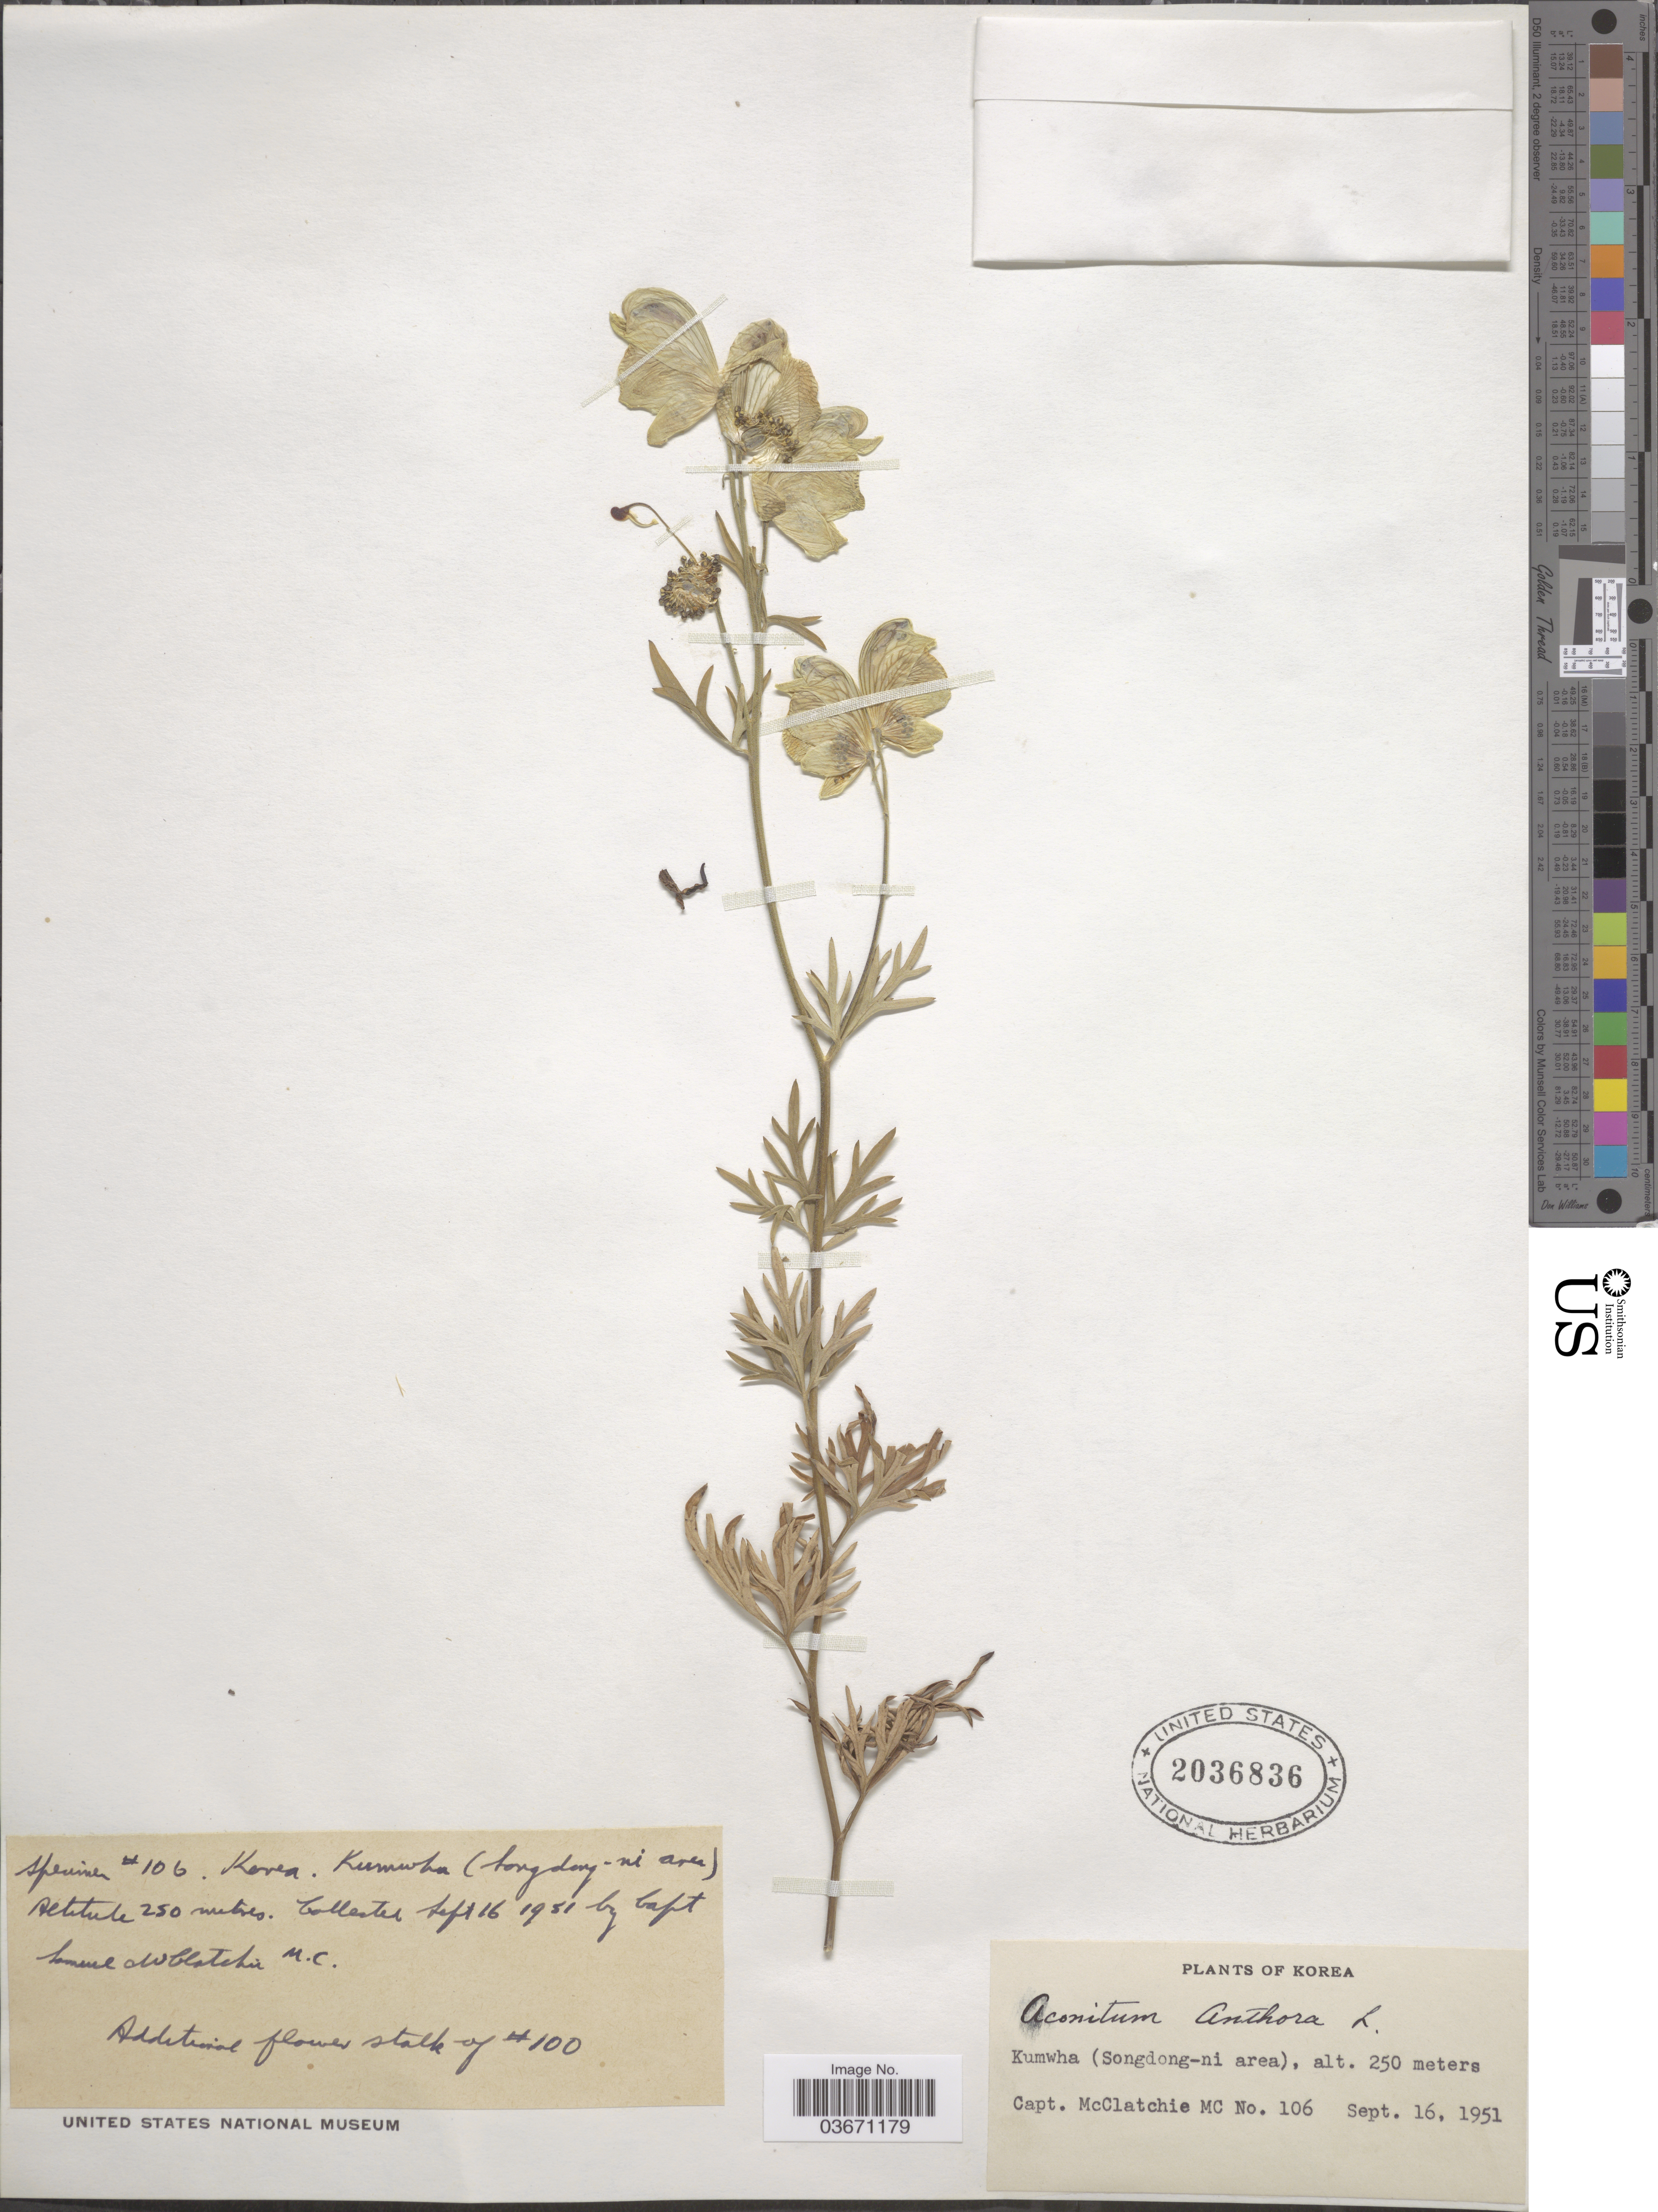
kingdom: Plantae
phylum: Tracheophyta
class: Magnoliopsida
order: Ranunculales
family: Ranunculaceae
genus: Aconitum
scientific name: Aconitum anthora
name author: L.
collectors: S. McClatchie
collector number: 106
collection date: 1951-09-16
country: North Korea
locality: Kumwha (Songdong-ni area).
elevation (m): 250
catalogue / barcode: US 2036836